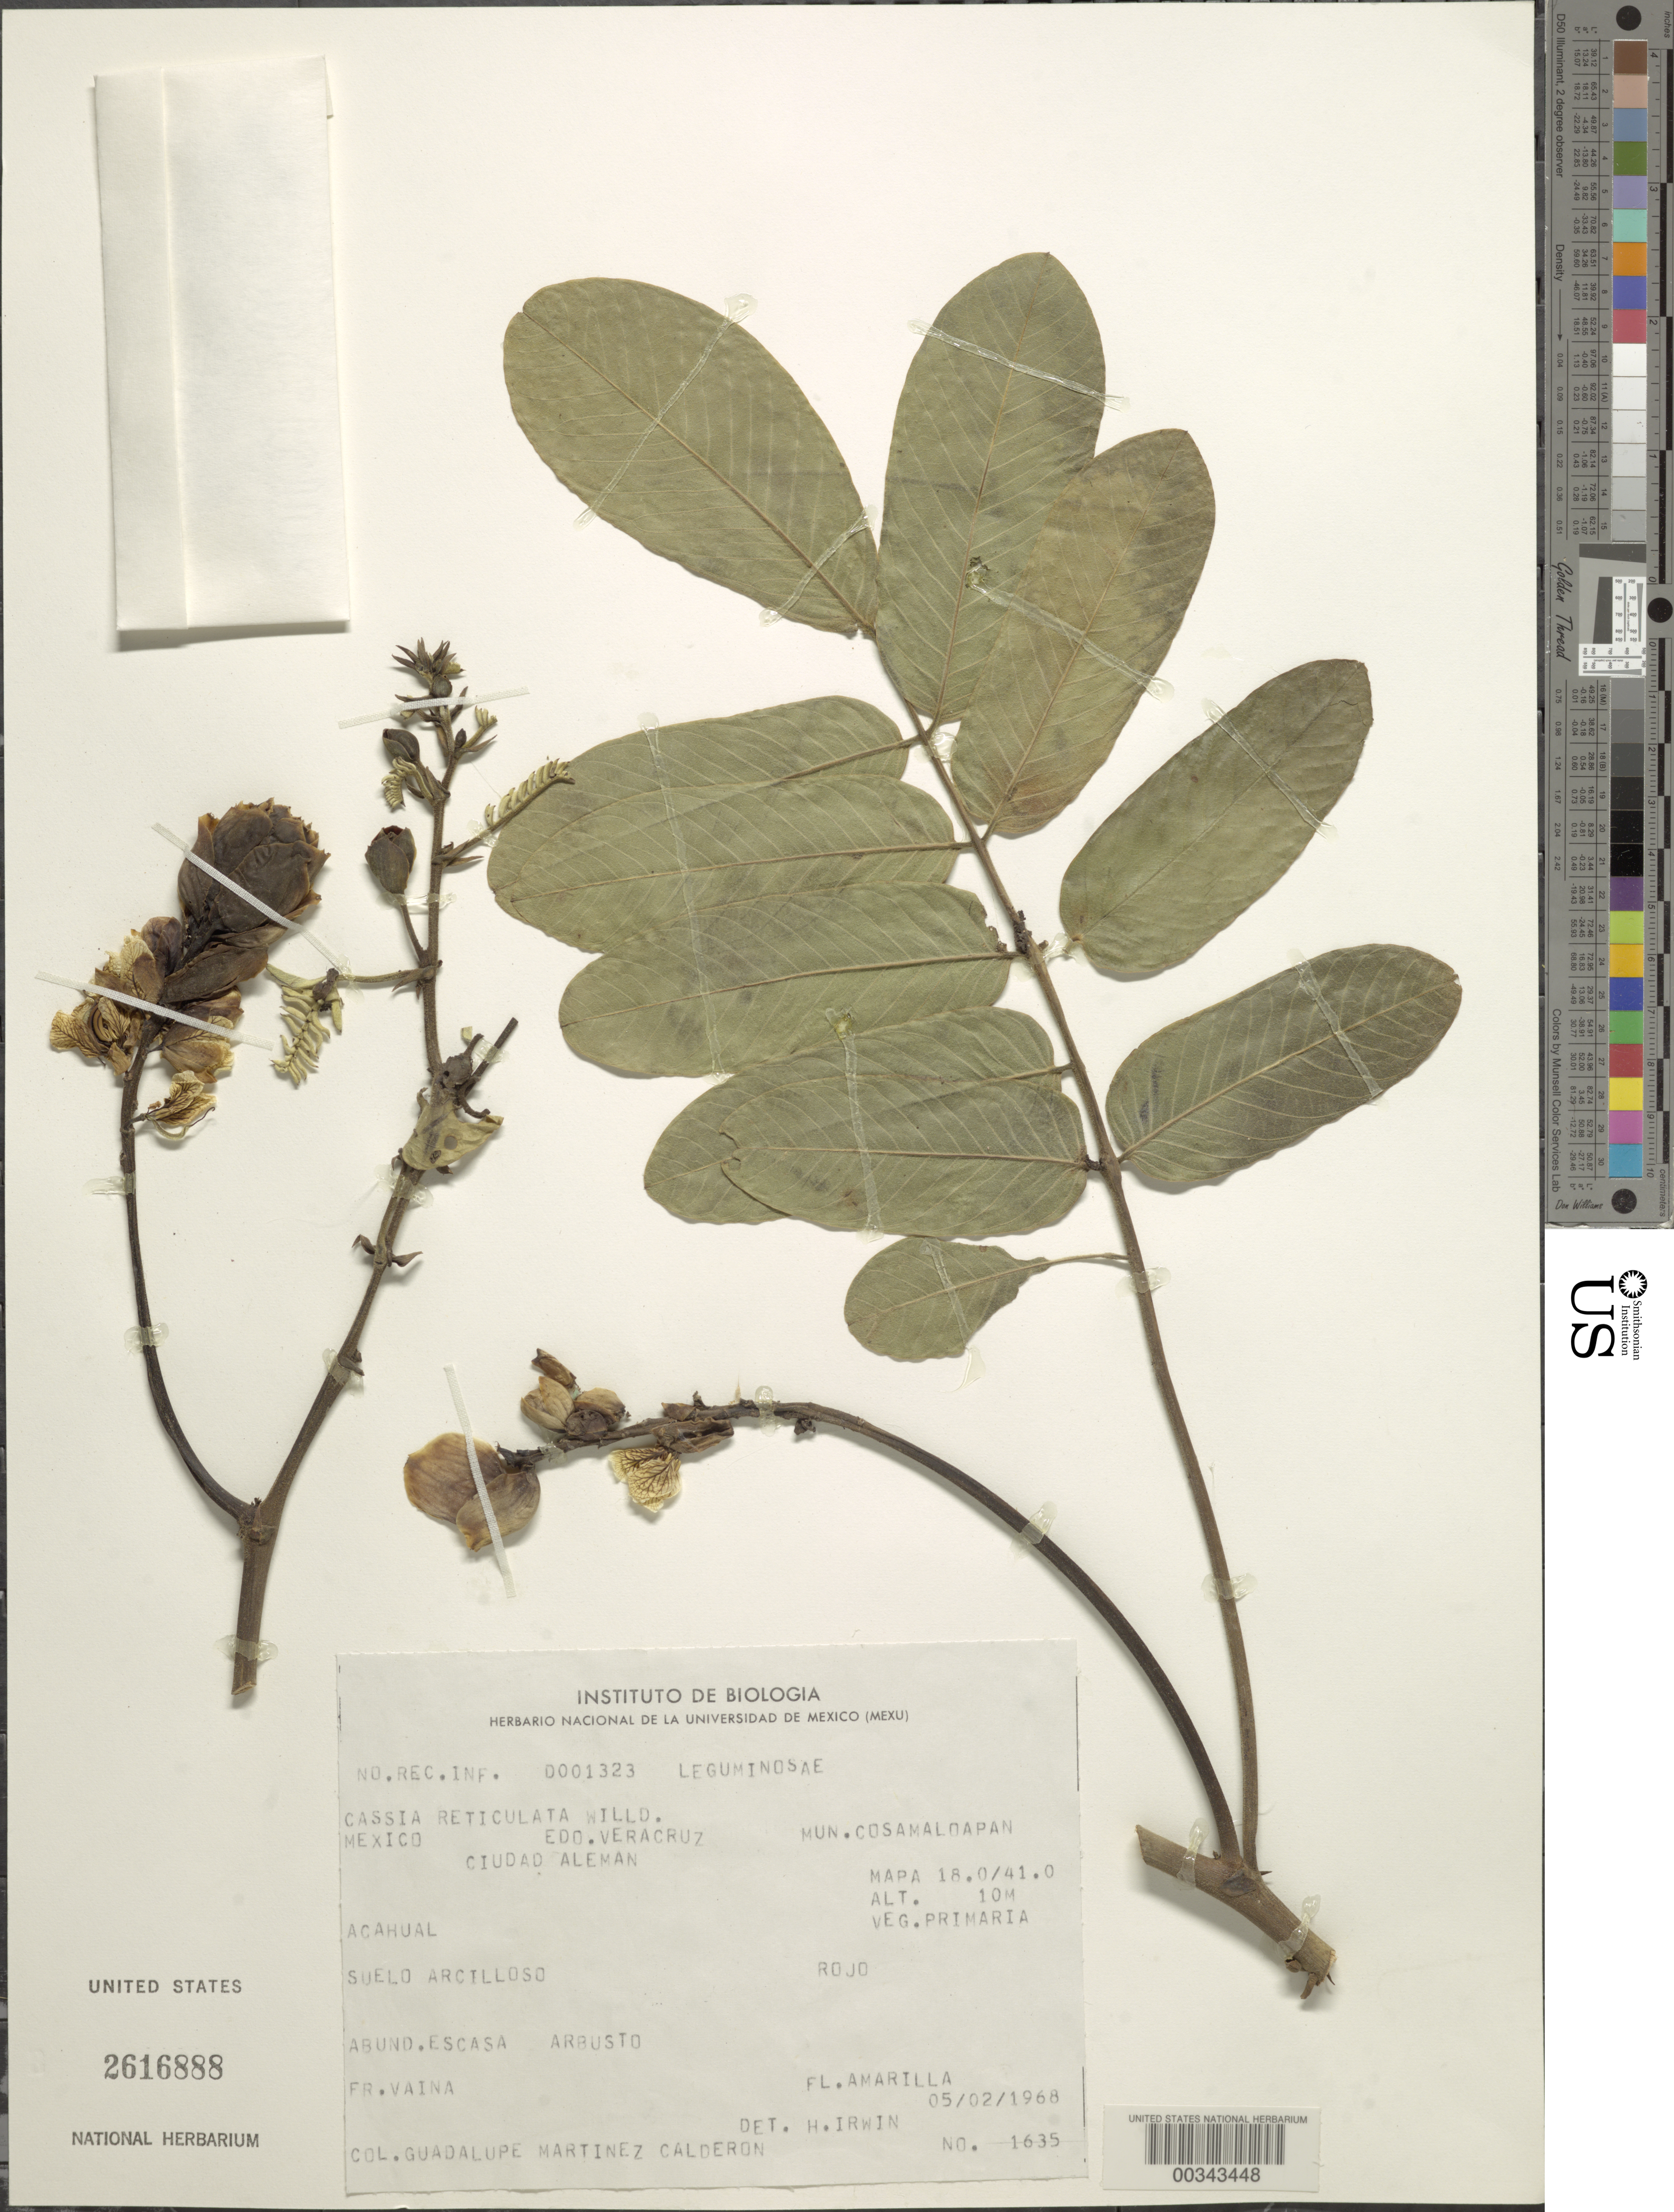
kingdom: Plantae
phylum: Tracheophyta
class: Magnoliopsida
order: Fabales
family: Fabaceae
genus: Senna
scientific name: Senna reticulata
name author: (Willd.) H.S. Irwin & Barneby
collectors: G. Martínez Calderón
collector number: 1635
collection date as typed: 05 Feb 1968 or 02 May 1968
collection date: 1968-02-05 or 1968-05-02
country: Mexico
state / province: Veracruz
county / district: Cosamaloapan De Carpio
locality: Ciudad Aleman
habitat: Clay soil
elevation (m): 10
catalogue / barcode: US 2616888